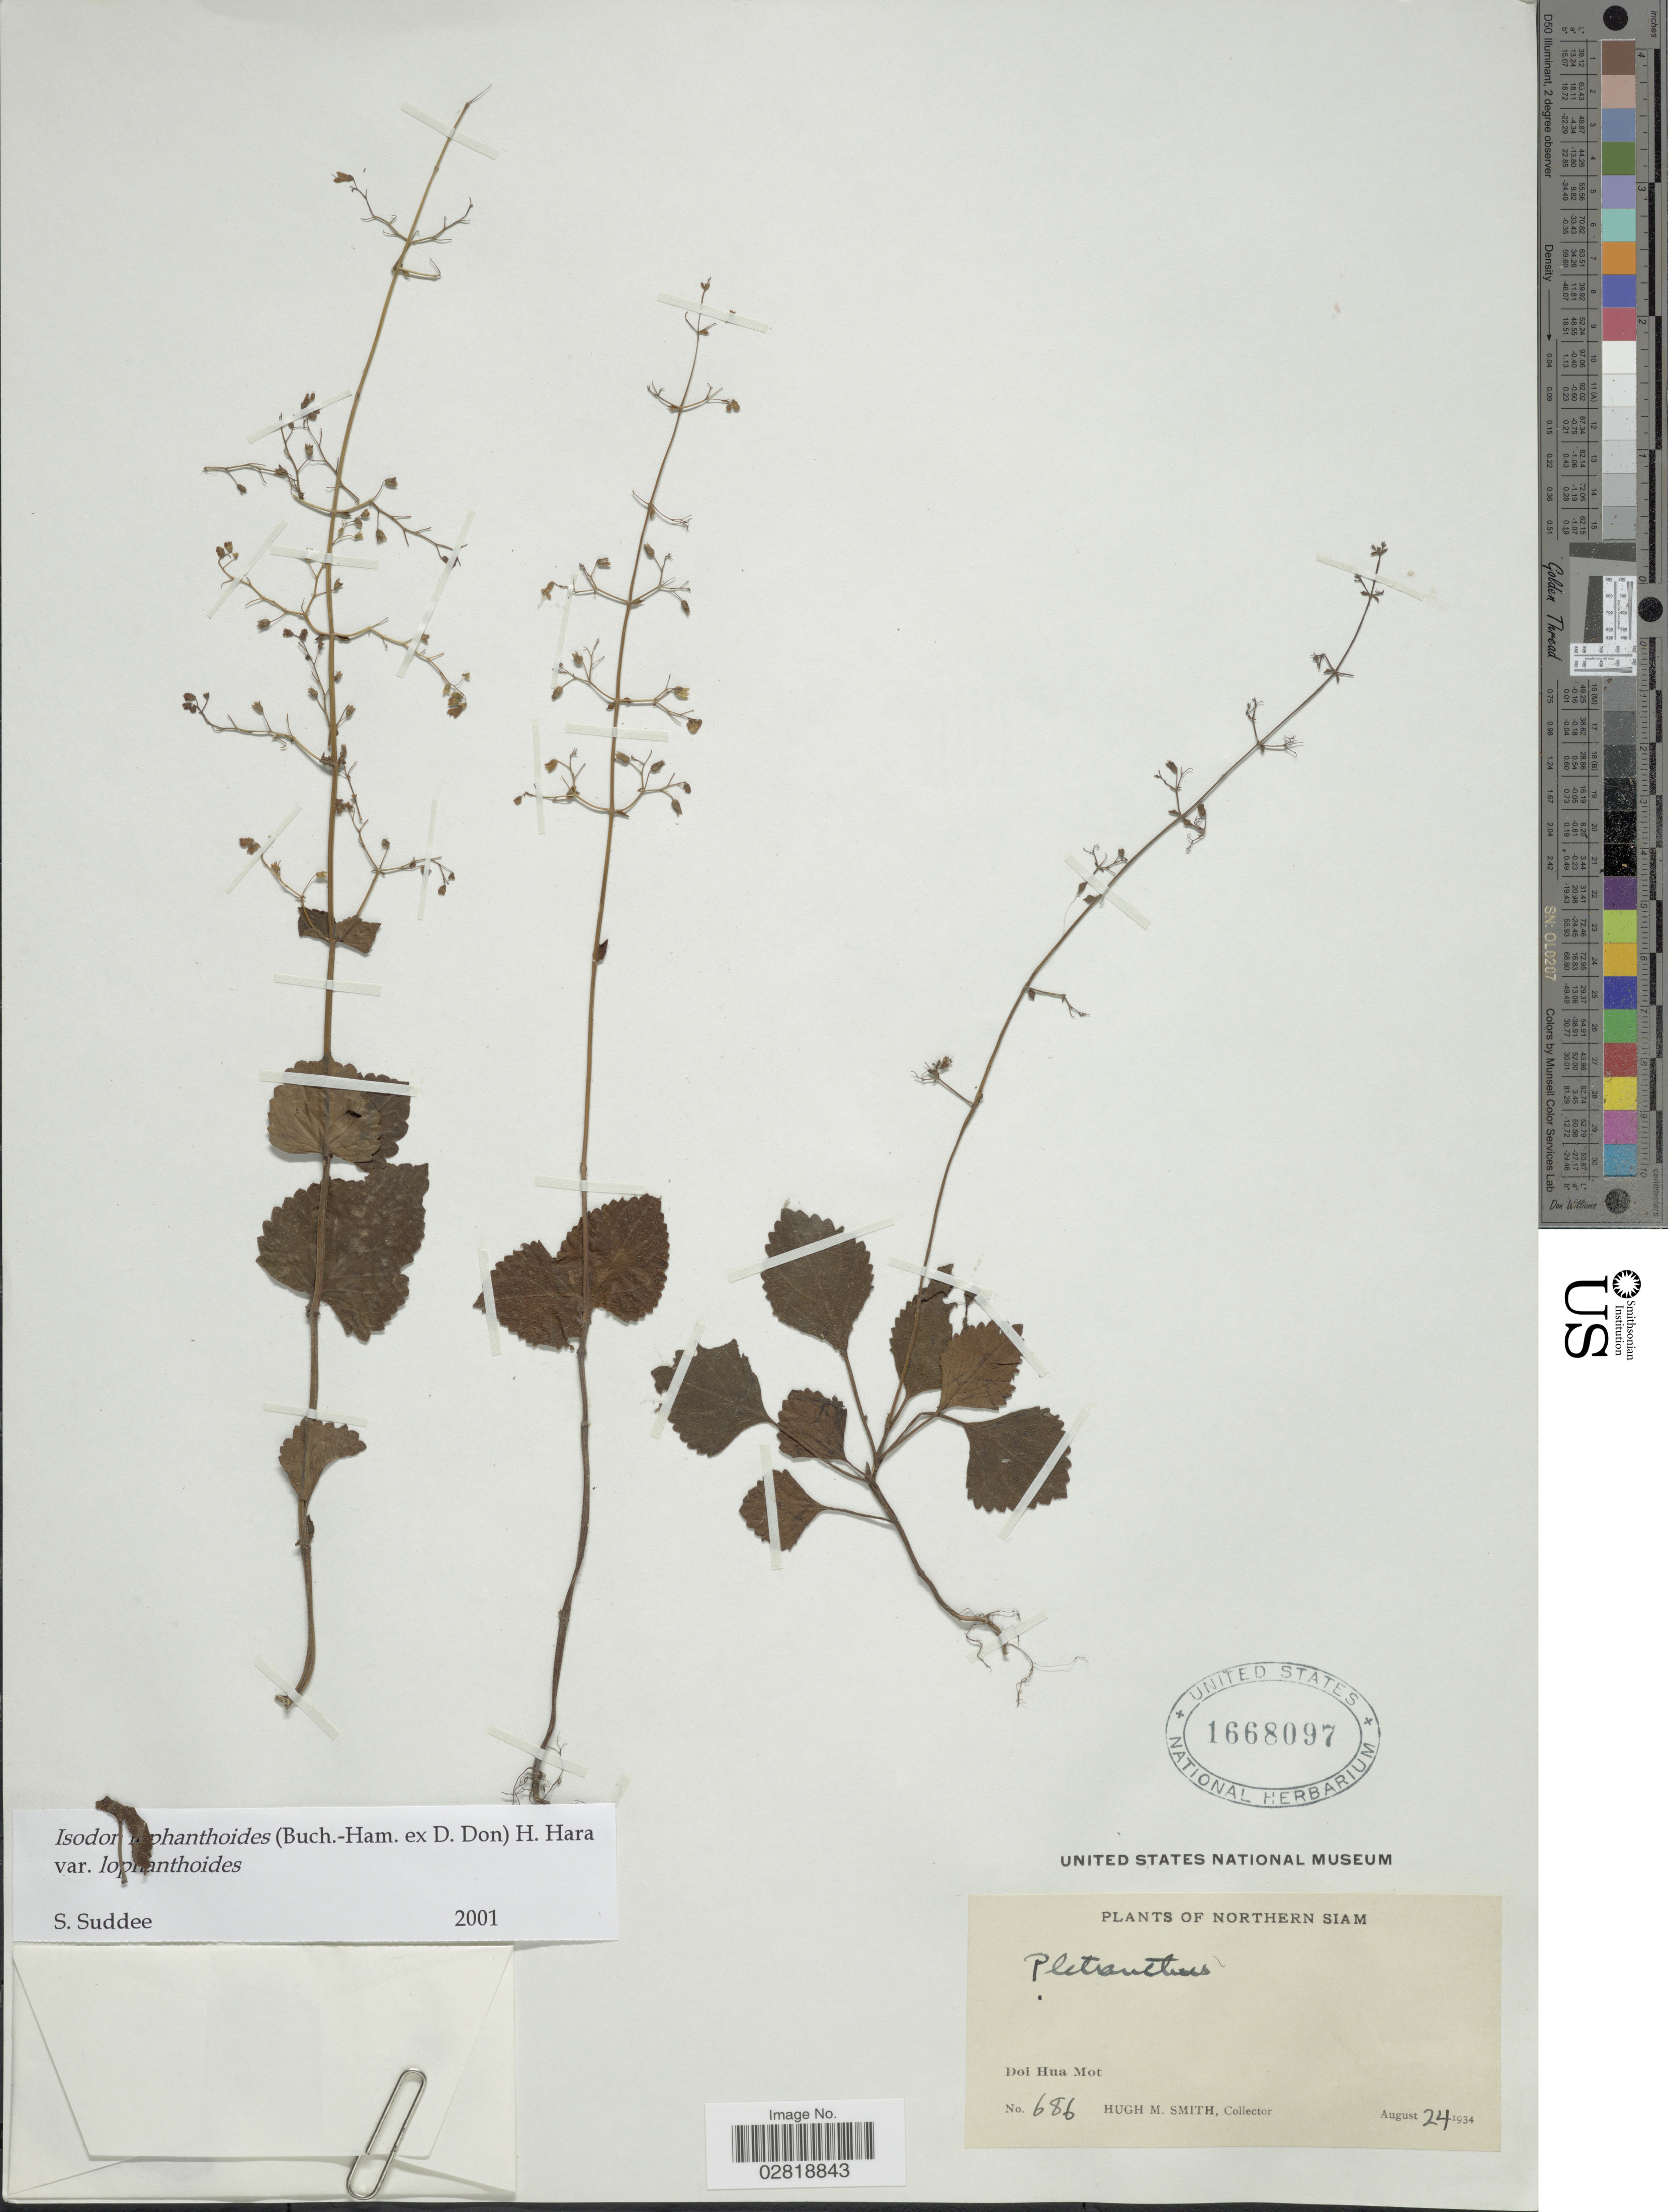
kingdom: Plantae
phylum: Tracheophyta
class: Magnoliopsida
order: Lamiales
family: Lamiaceae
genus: Isodon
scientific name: Isodon lophanthoides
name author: (Buch.-Ham. ex D. Don) H. Hara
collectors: H. M. Smith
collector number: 686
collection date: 1934-08-24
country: Thailand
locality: Northern Siam. Doi Hua Mot.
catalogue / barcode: US 1668097